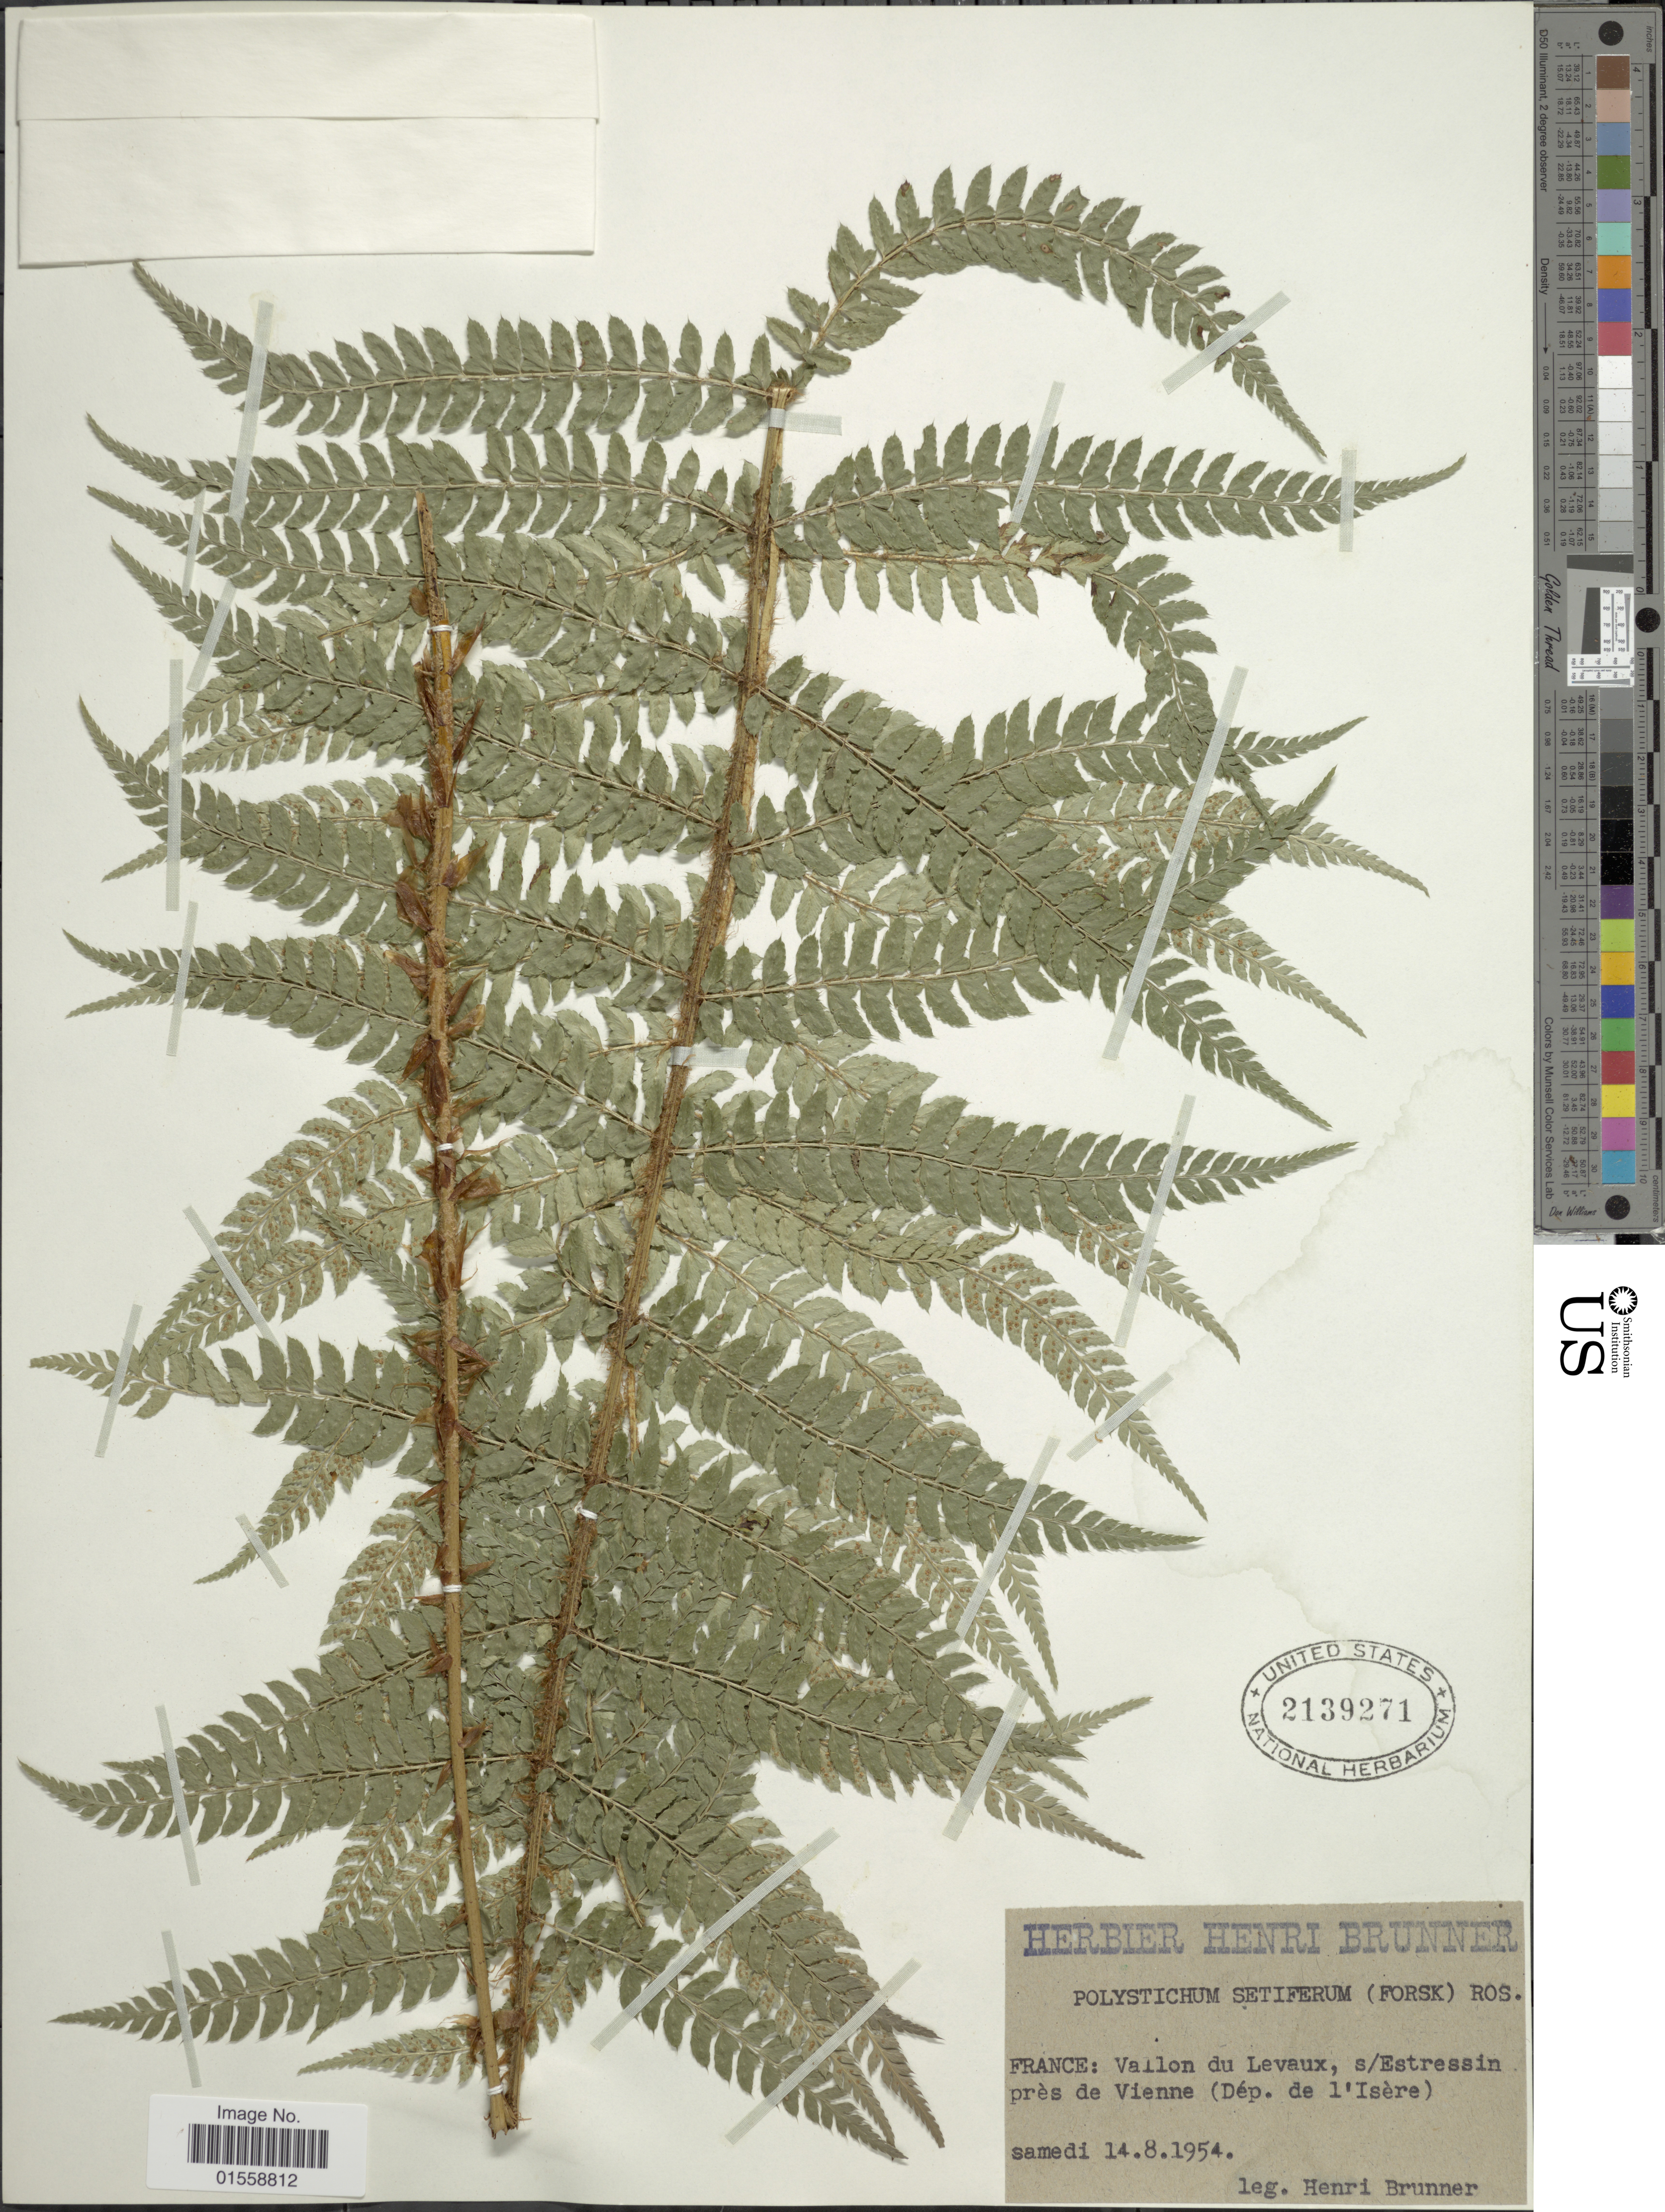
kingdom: Plantae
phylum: Tracheophyta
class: Polypodiopsida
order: Polypodiales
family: Dryopteridaceae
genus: Polystichum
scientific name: Polystichum setiferum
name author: (Forssk.) Moore ex Woynar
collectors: H. Brunner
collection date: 1954-08-14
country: France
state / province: Auvergne-Rhône-Alpes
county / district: Isère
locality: Vallon du Levaux, s/Estressin pres de Vienne (Dep. de l 'Isere)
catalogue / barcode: US 2139271